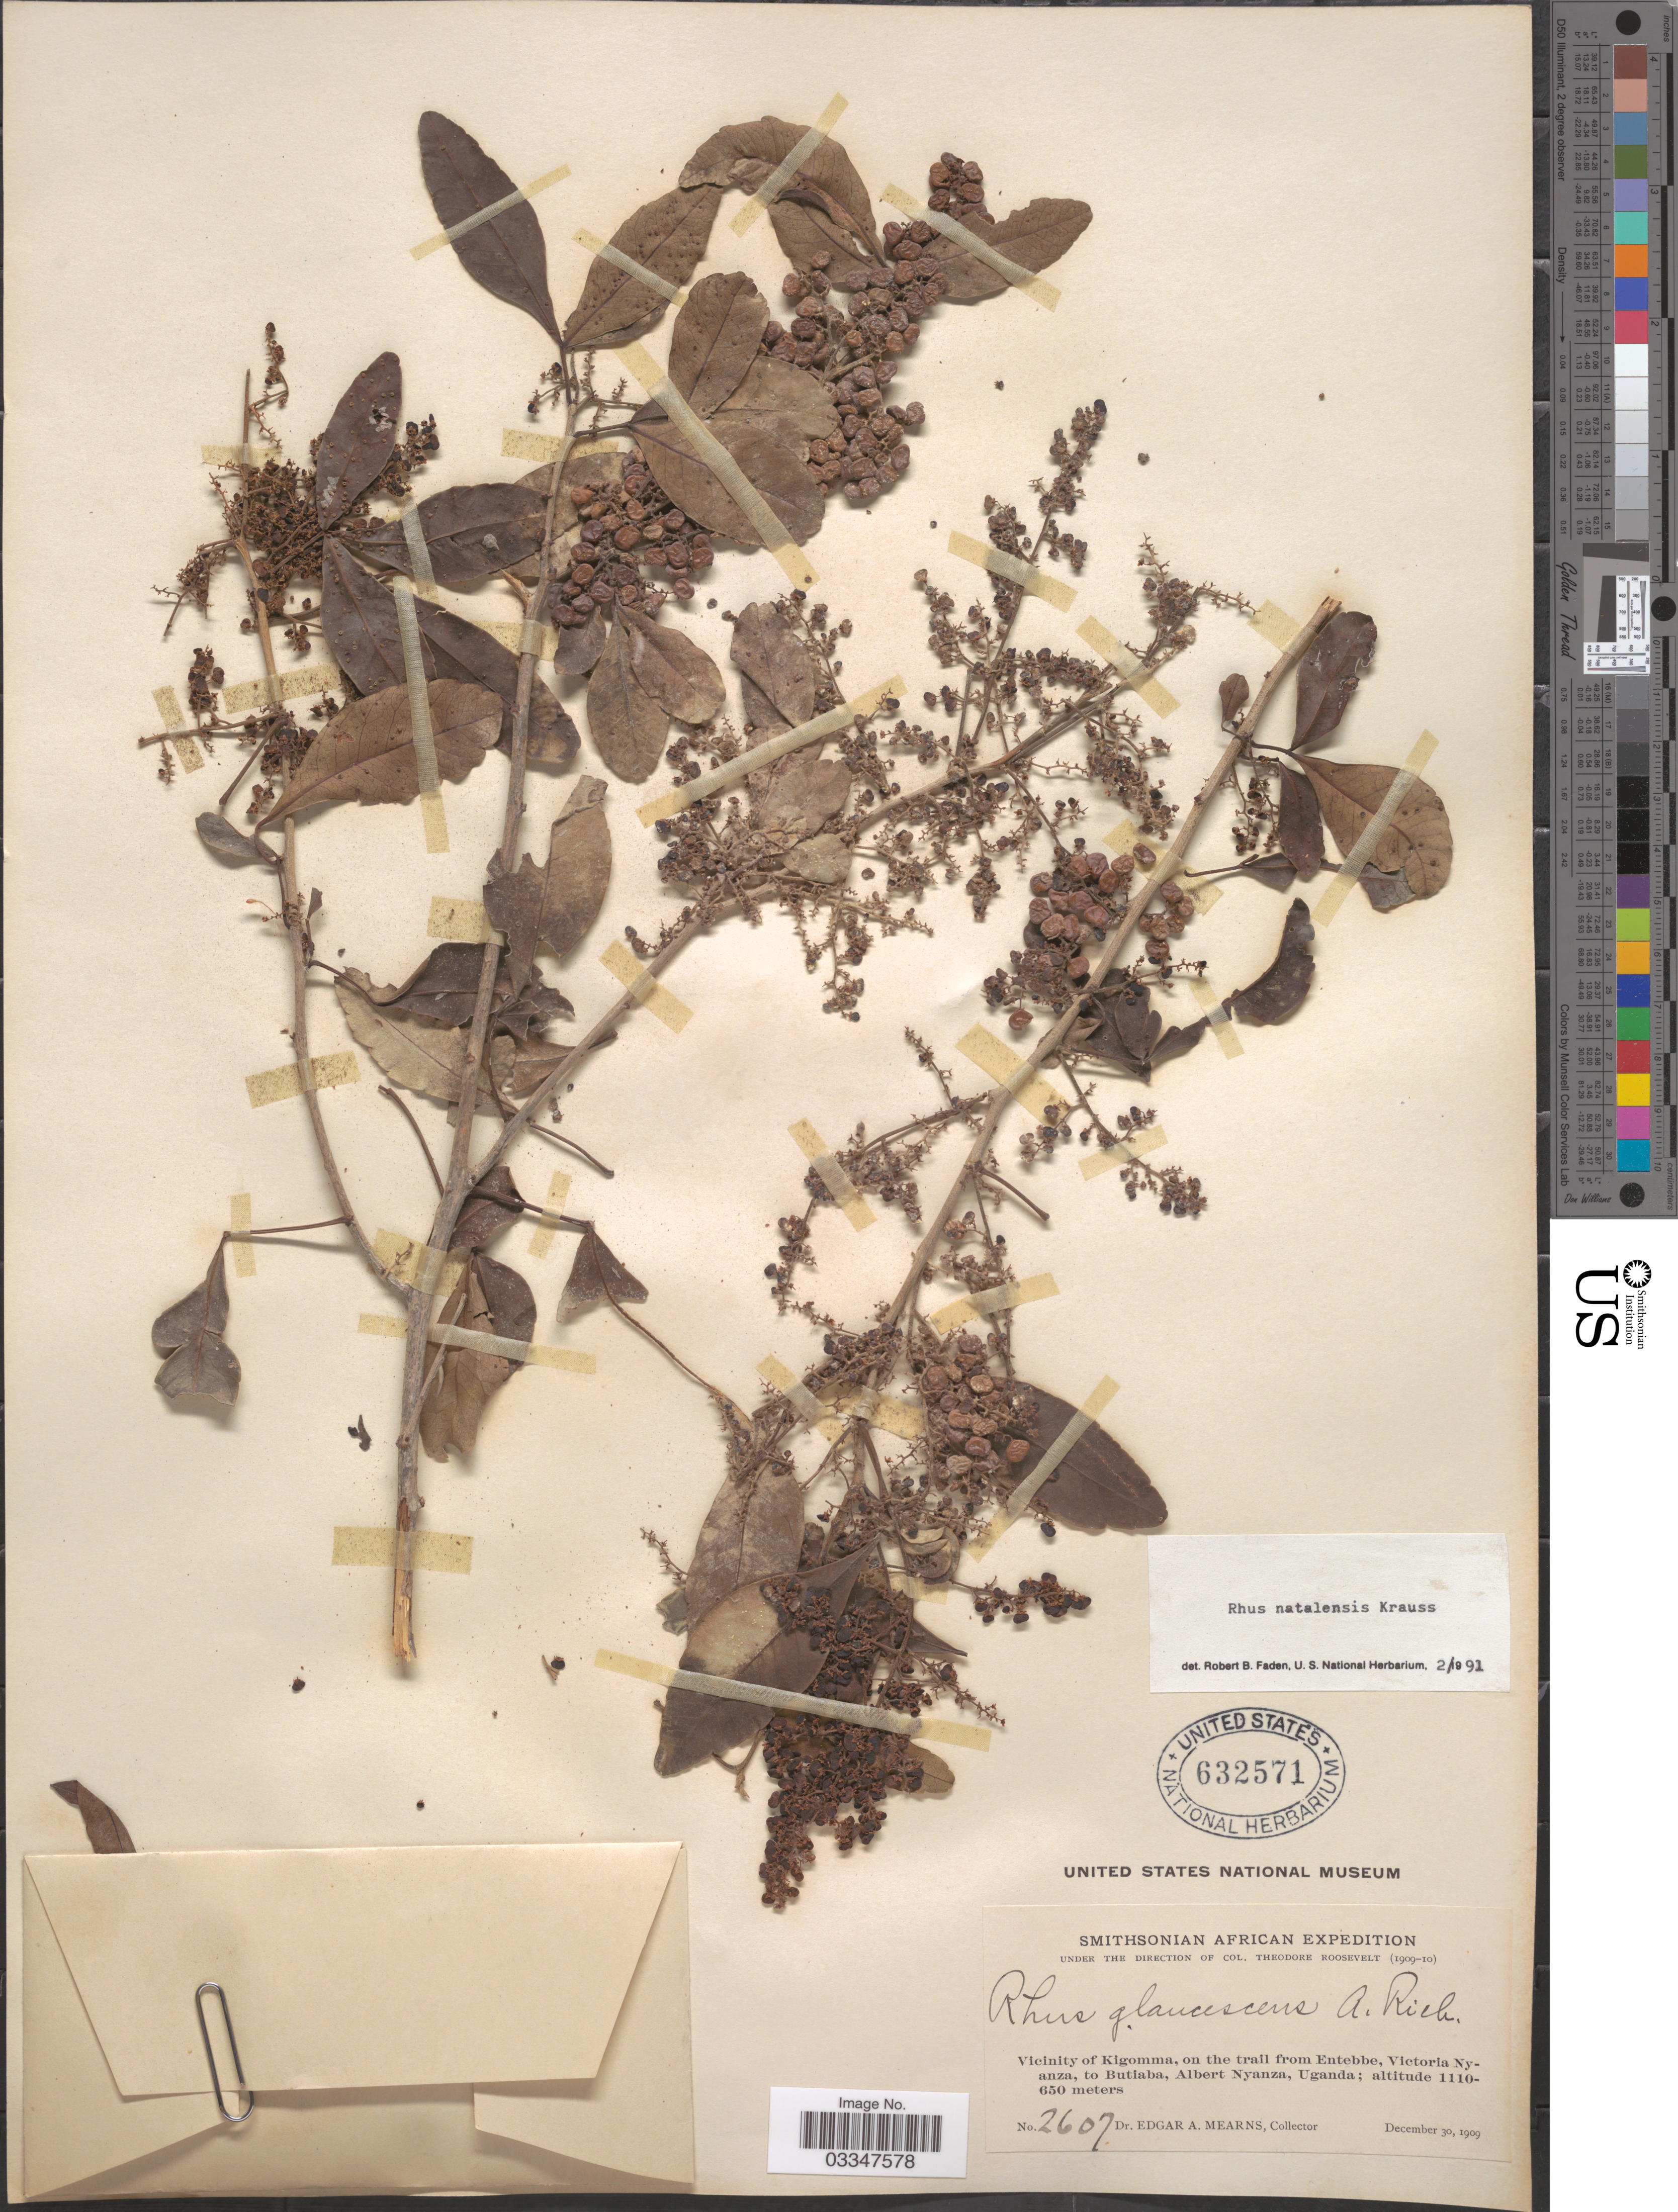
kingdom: Plantae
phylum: Tracheophyta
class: Magnoliopsida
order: Sapindales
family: Anacardiaceae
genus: Rhus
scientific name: Rhus natalensis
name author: Bernh.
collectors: E. A. Mearns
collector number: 2607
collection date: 1909-12-30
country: Uganda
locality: Vicinity of Kigomma, on the trail from Entebbe, Victoria Nyanza, to Butiaba, Albert Nyanza.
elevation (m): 650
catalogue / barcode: US 632571